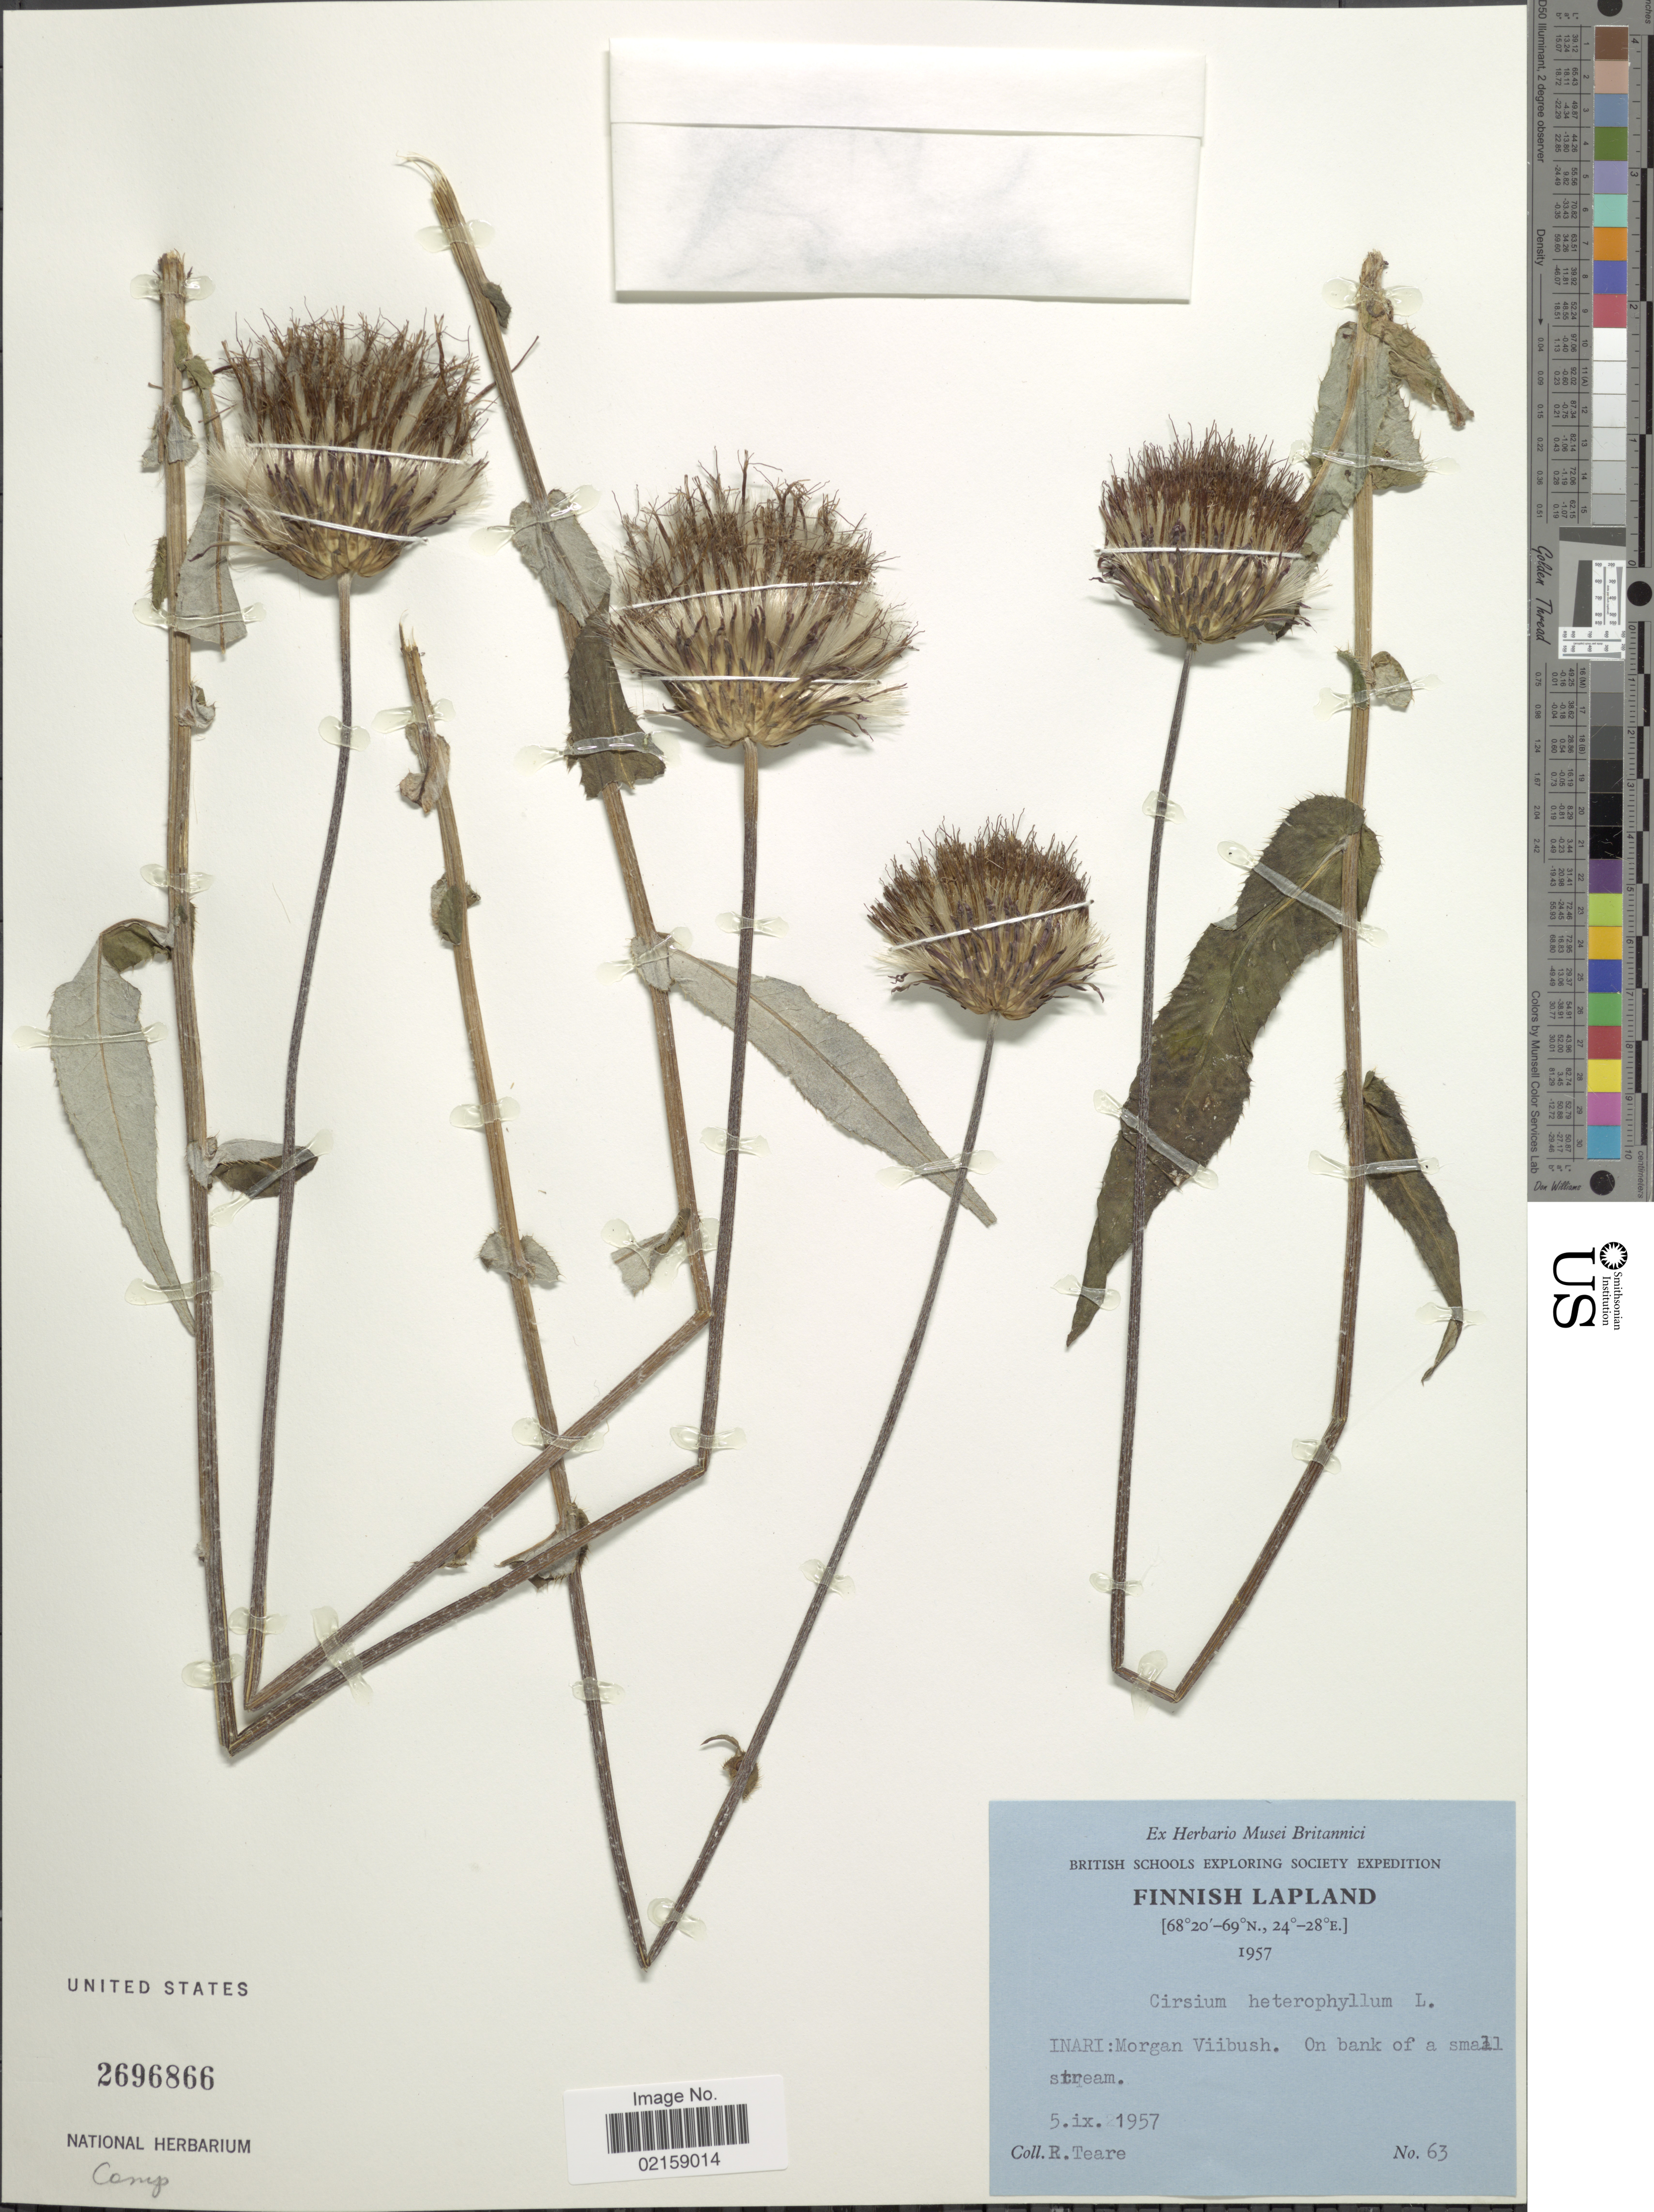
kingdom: Plantae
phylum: Tracheophyta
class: Magnoliopsida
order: Asterales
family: Asteraceae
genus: Cirsium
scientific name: Cirsium heterophyllum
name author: (L.) Hill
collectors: K. Teare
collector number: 63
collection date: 1957-09-05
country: Finland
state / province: Lappi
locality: Finnish Lapland, Inari: Morgan Viibush, on bank of small stream.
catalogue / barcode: US 2696866